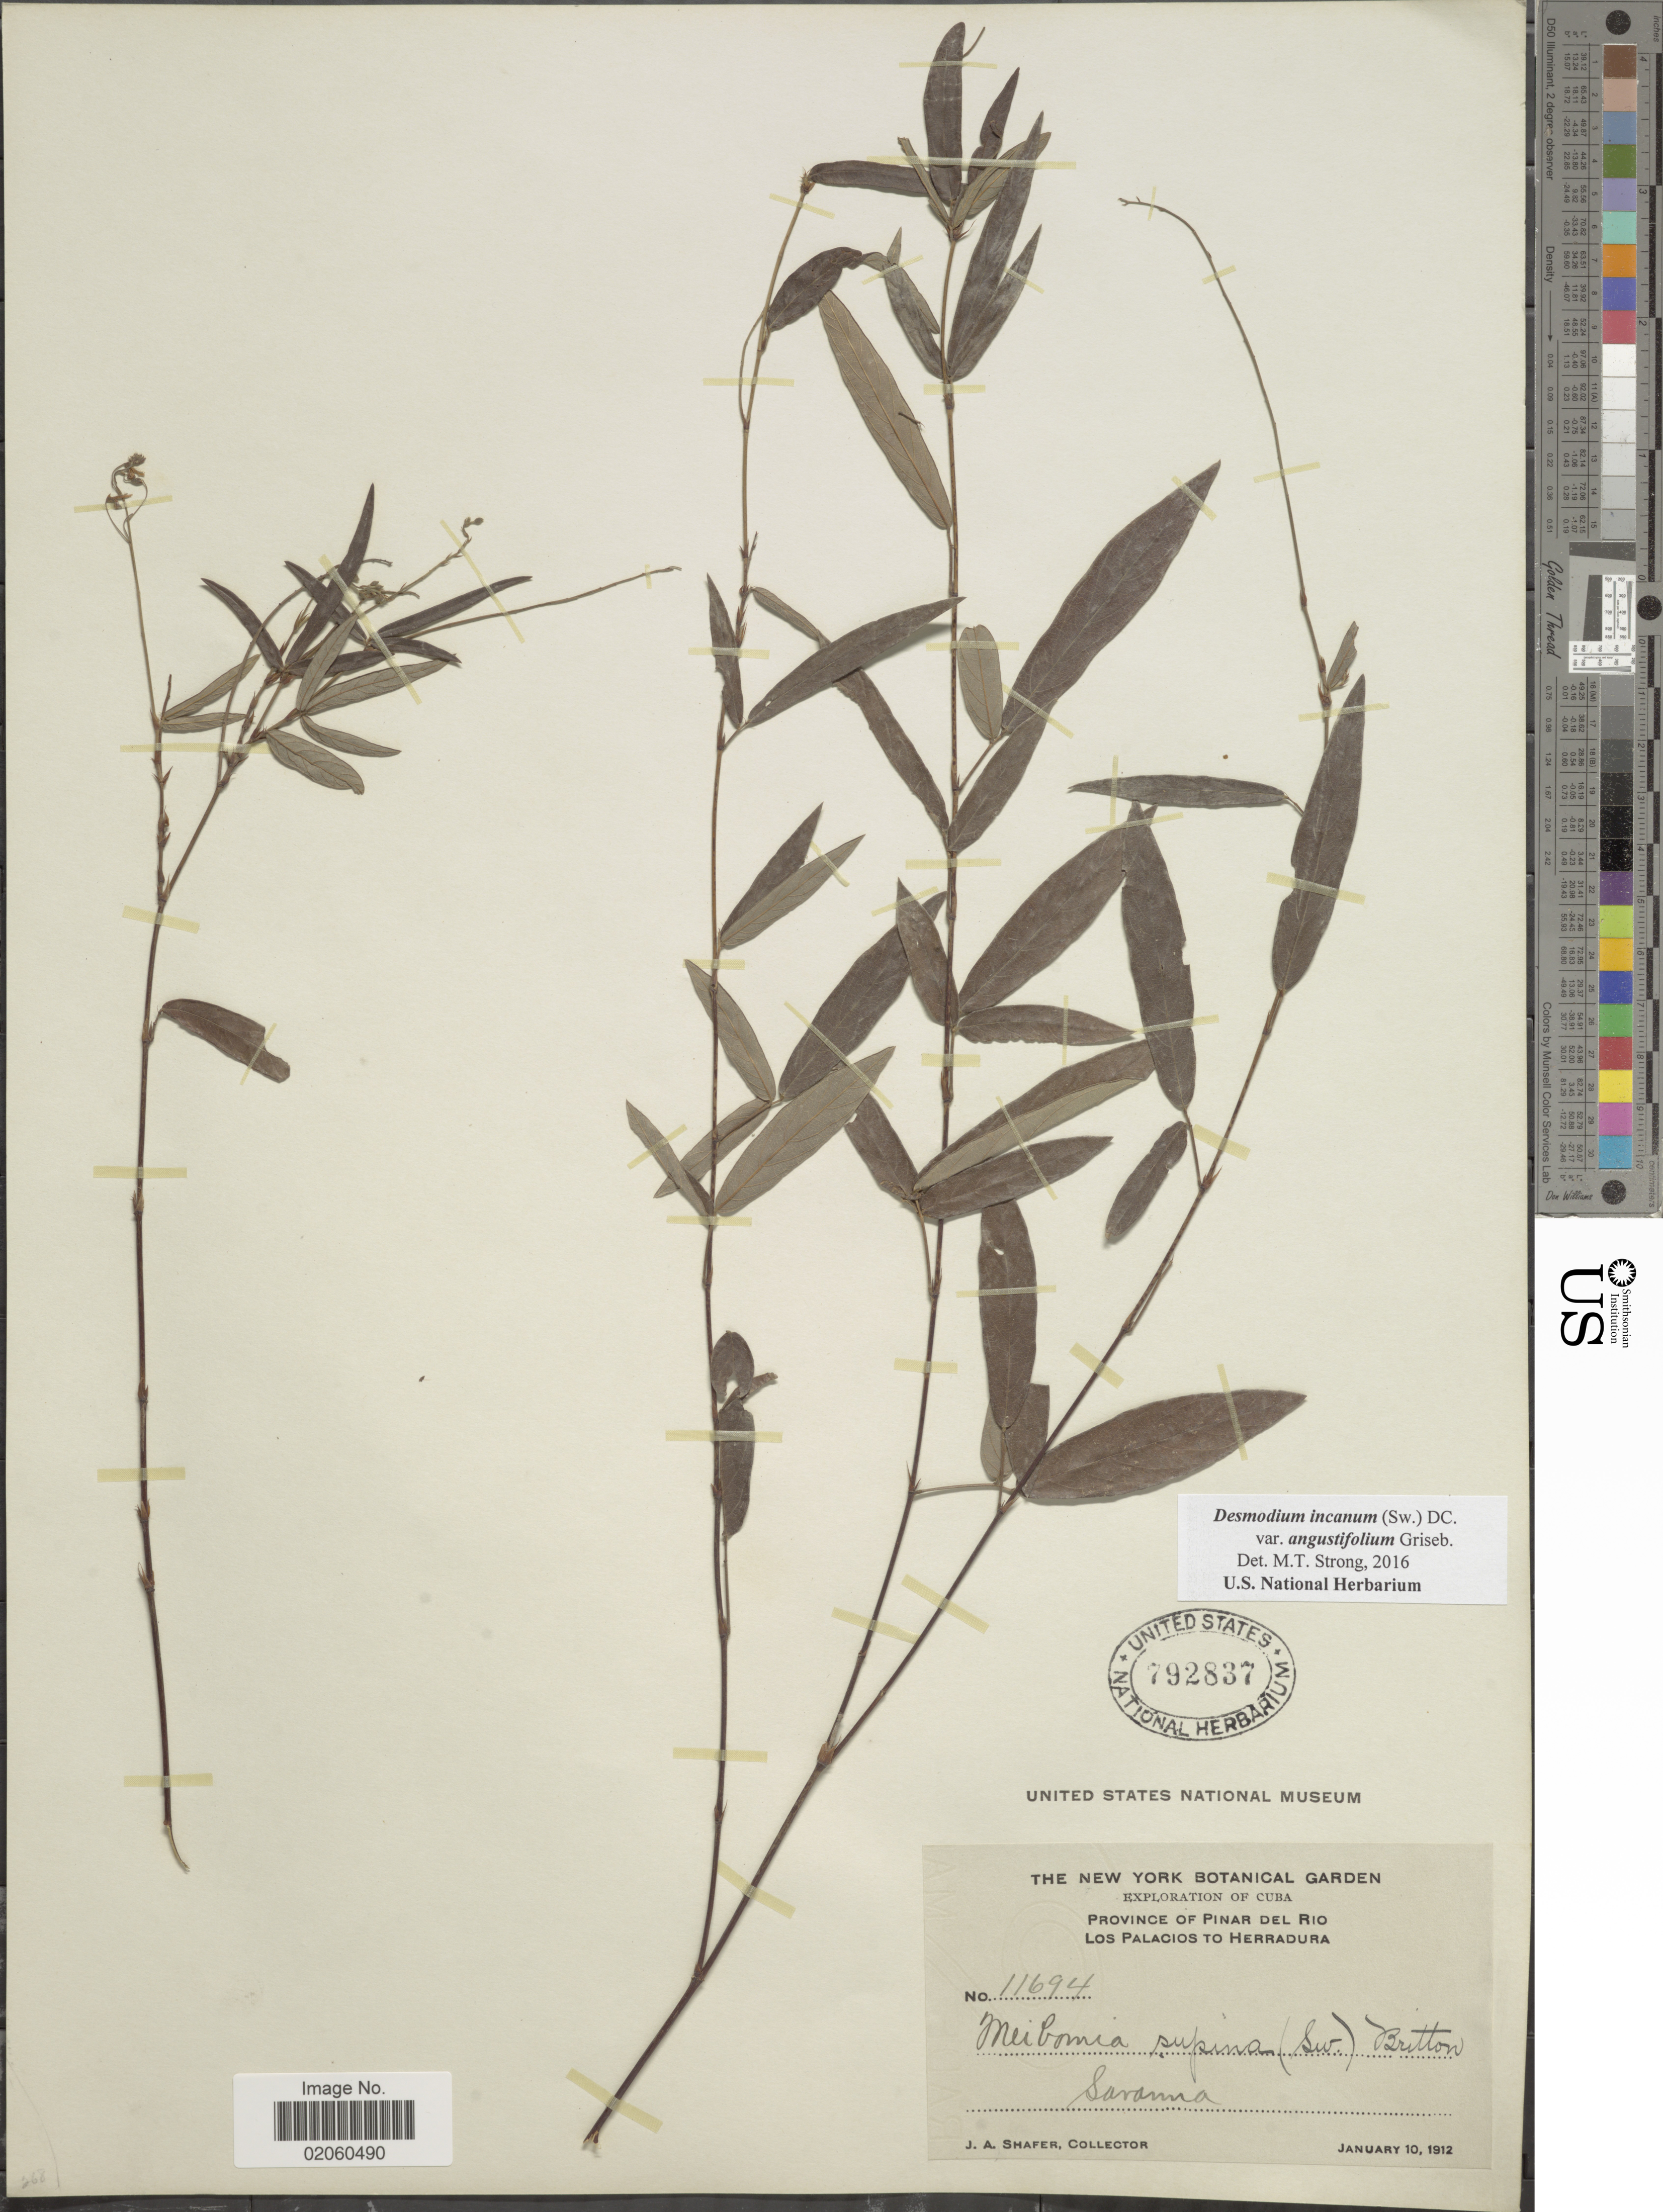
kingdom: Plantae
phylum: Tracheophyta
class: Magnoliopsida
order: Fabales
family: Fabaceae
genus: Desmodium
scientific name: Desmodium incanum var. angustifolium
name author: (Kunth) Griseb.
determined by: Strong, Mark T., (BOT), Smithsonian Institution - National Museum of Natural History (UNITED STATES)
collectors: J. A. Shafer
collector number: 11694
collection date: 1912-01-10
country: Cuba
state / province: Pinar del Río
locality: Province of Pinar del Rio, Los Palacios to Herradura, Savanna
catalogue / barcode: US 792837